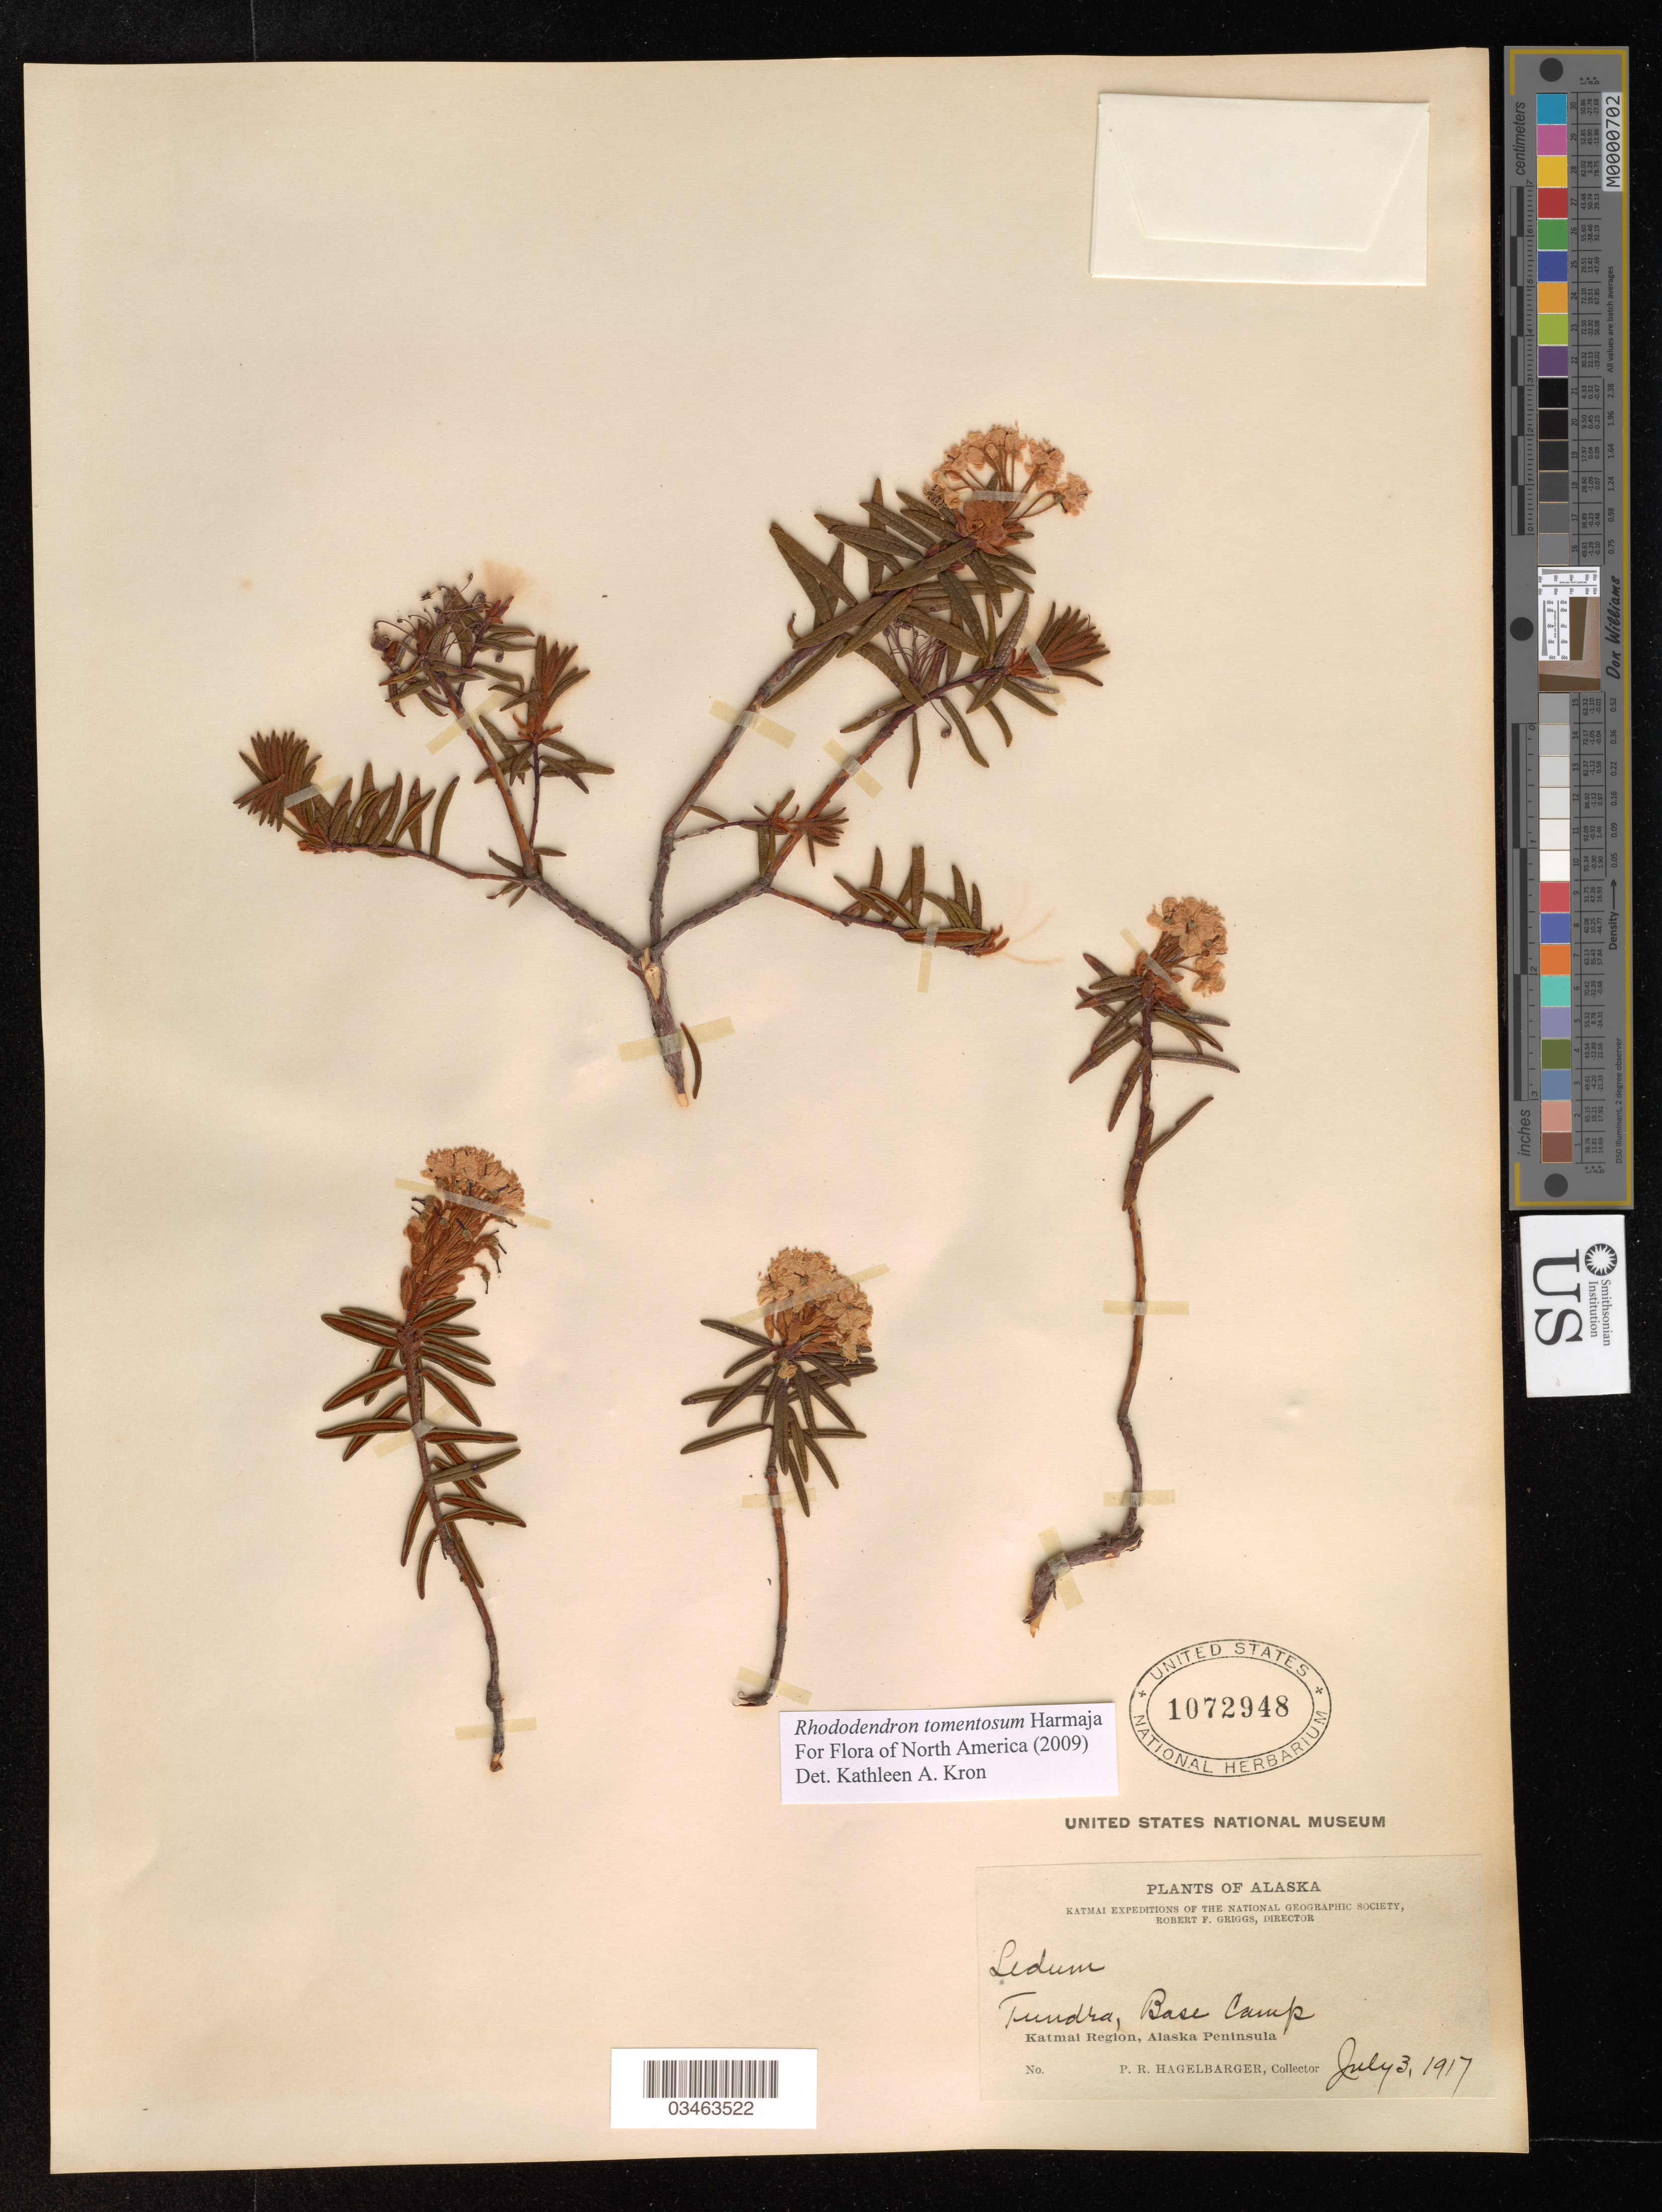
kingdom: Plantae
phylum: Tracheophyta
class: Magnoliopsida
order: Ericales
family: Ericaceae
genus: Ledum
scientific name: Ledum sp.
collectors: P. Hagelbarger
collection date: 1917-07-03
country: United States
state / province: Alaska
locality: Tundra, Base Camp. Katmai Region, Alaska Peninsula. Katmai Expeditions of The National Geographic Society.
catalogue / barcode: US 1072948